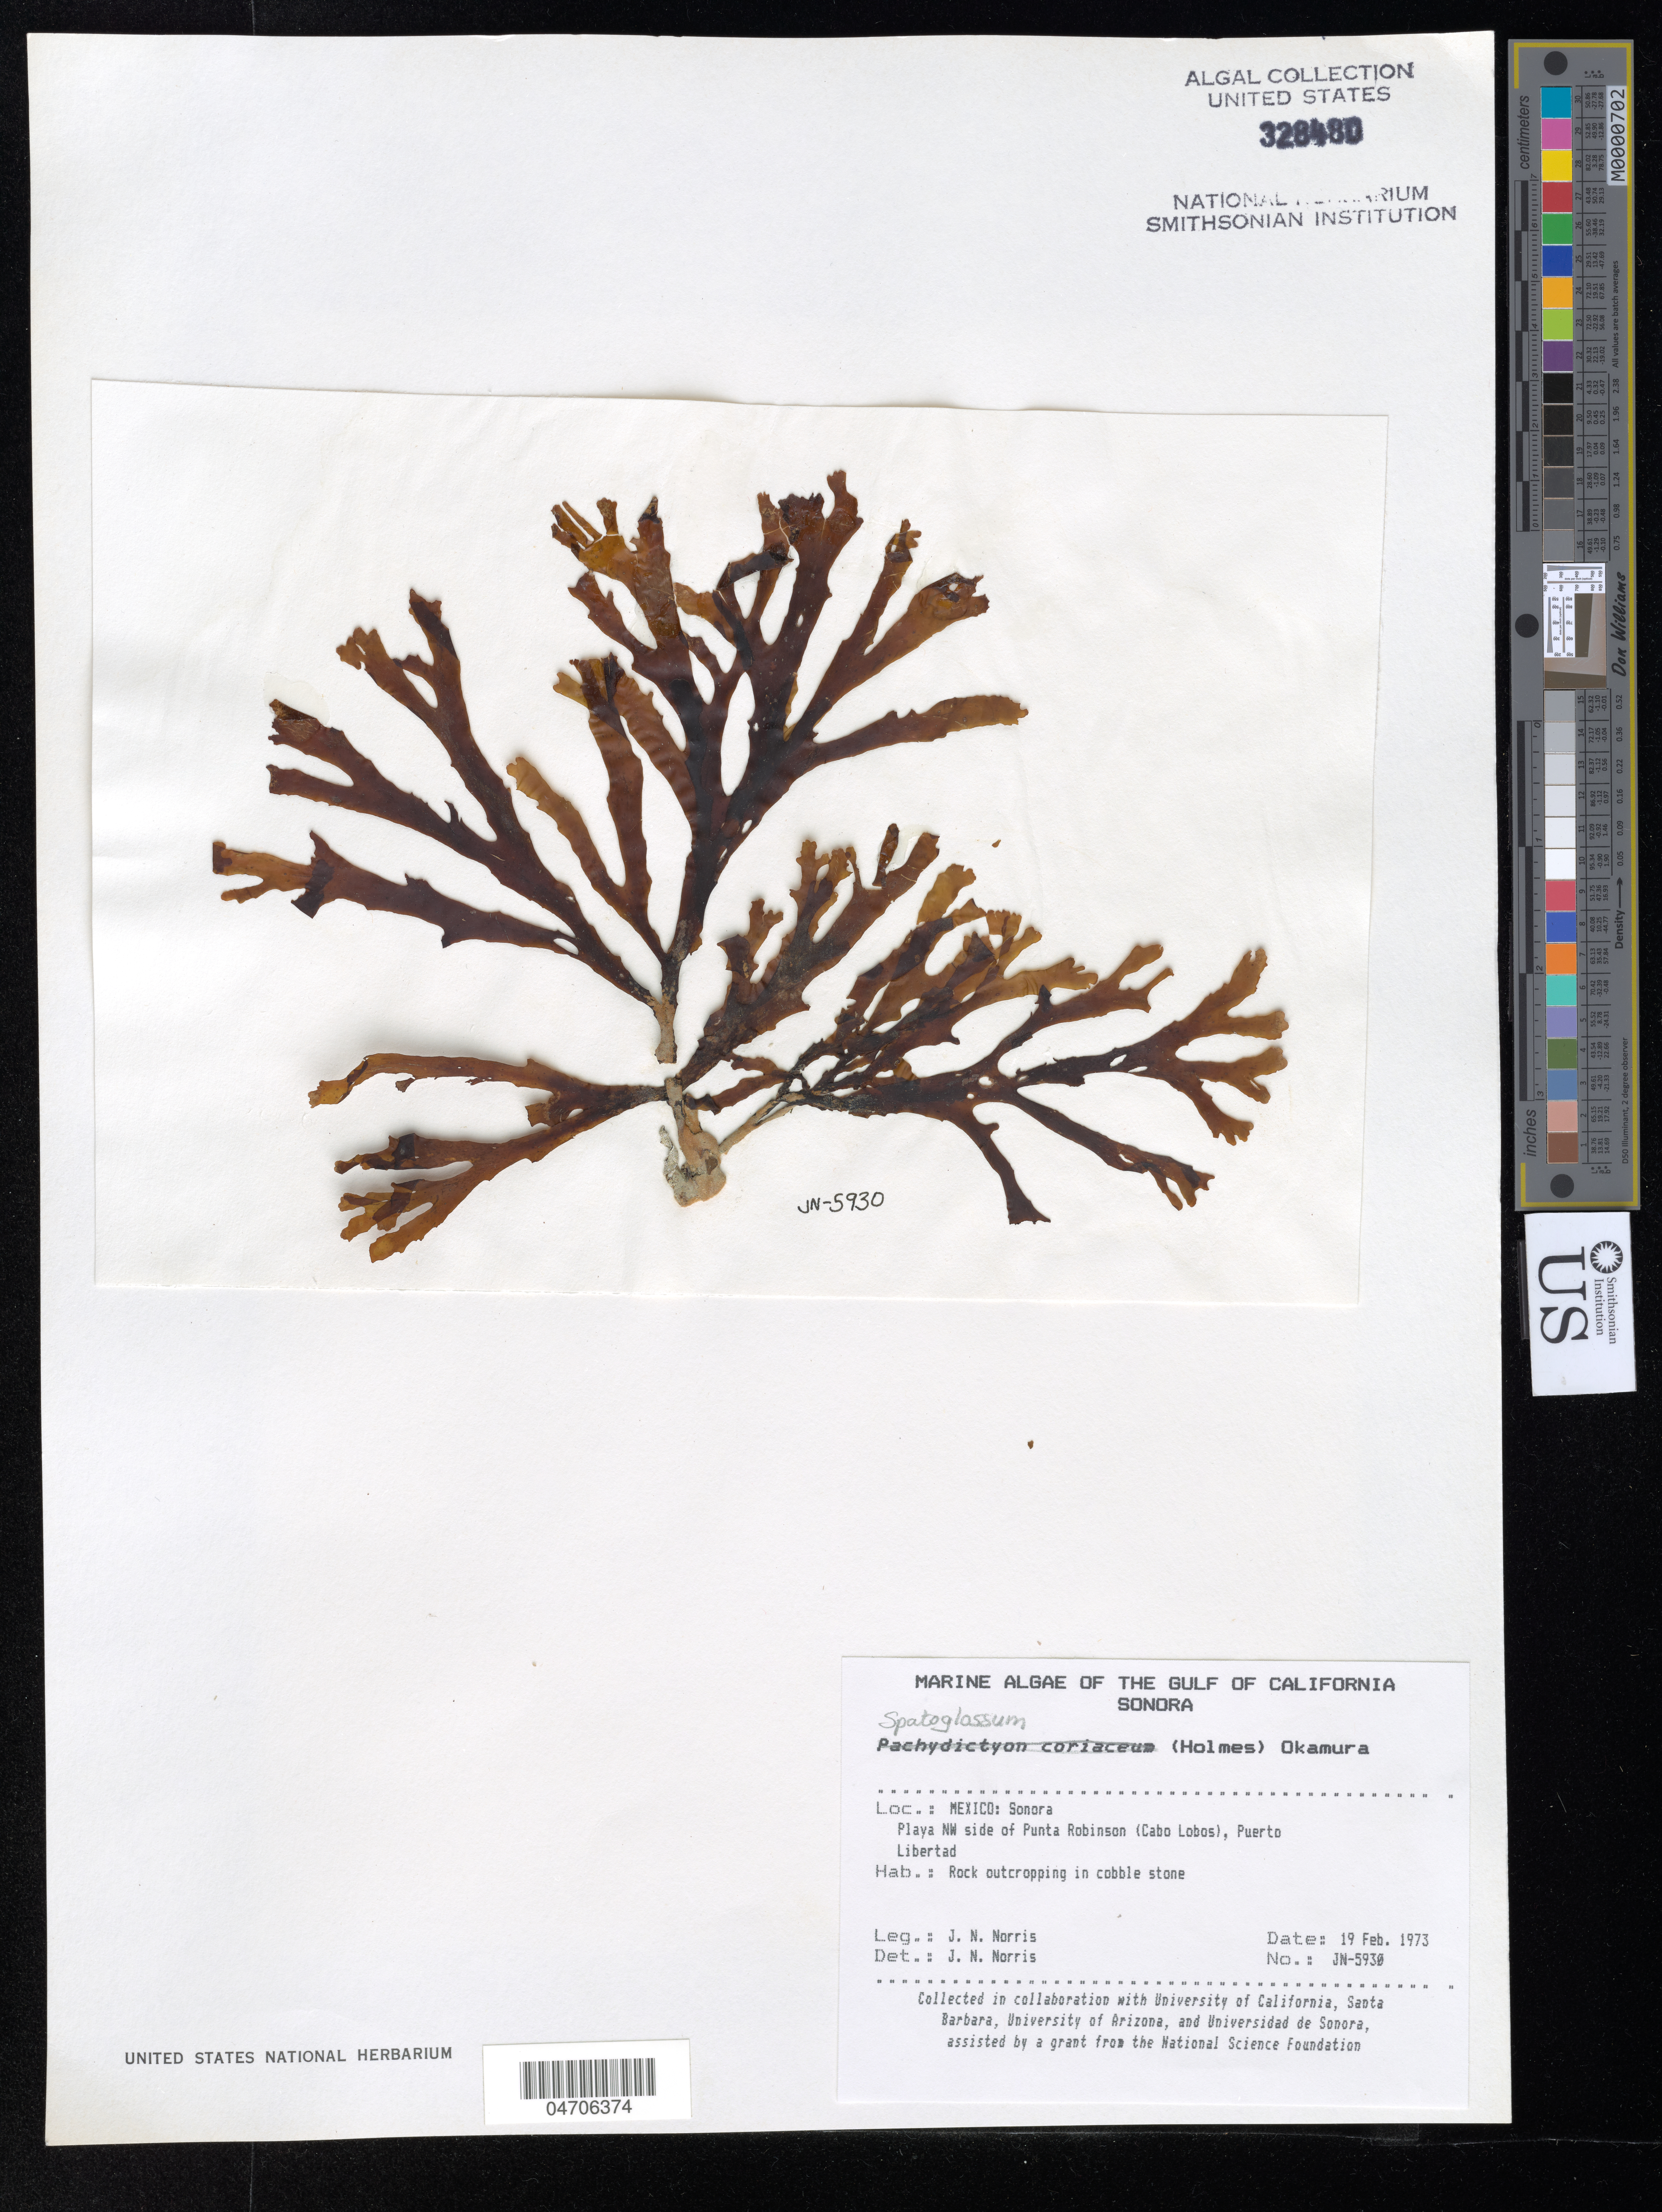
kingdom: Chromista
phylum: Ochrophyta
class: Phaeophyceae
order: Dictyotales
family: Dictyotaceae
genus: Spatoglossum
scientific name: Spatoglossum sp.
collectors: J. Norris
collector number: JN-5930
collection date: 1973-02-19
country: Mexico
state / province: Sonora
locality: The Gulf of California. Playa NW side of Punta Robinson (Cabo Lobos), Puerto Libertad.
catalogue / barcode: US 328480